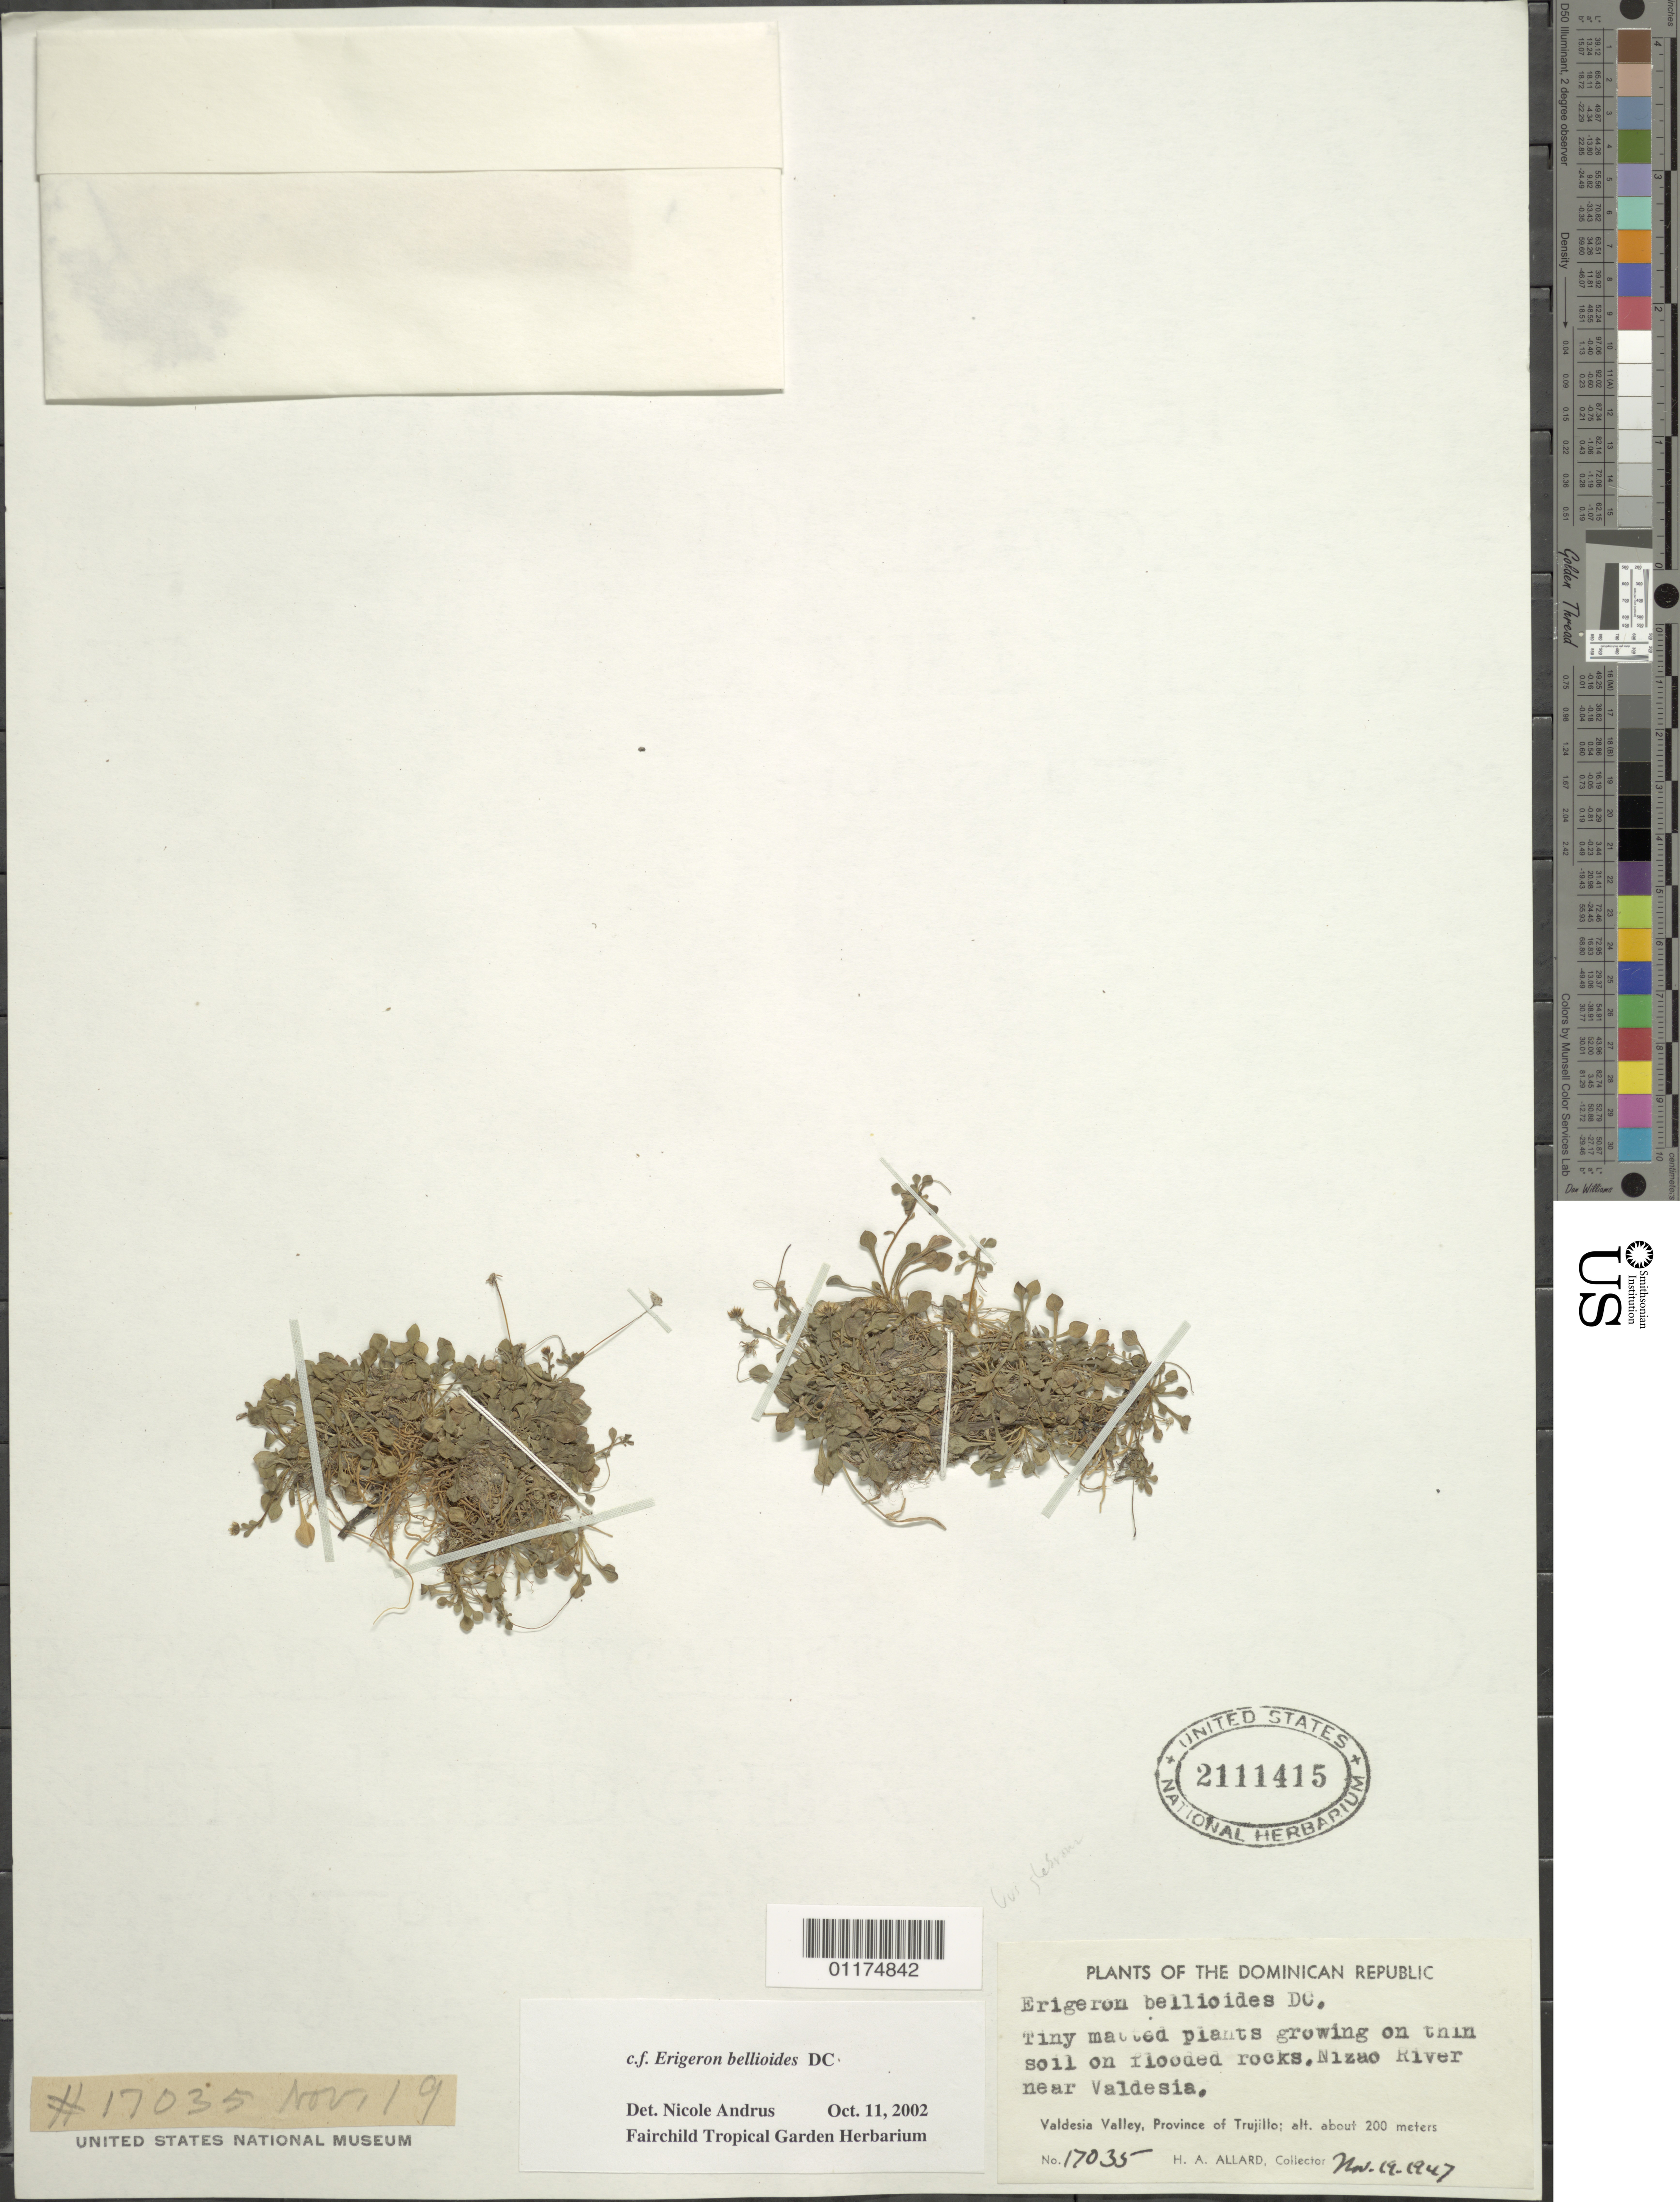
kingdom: Plantae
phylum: Tracheophyta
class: Magnoliopsida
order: Asterales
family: Asteraceae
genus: Erigeron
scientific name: Erigeron bellioides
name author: DC.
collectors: H. A. Allard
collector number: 17035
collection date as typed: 19 Nov 1947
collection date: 1947-11-19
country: Dominican Republic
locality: Valdesia Valley, Province of Trujillo;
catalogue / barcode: US 2111415